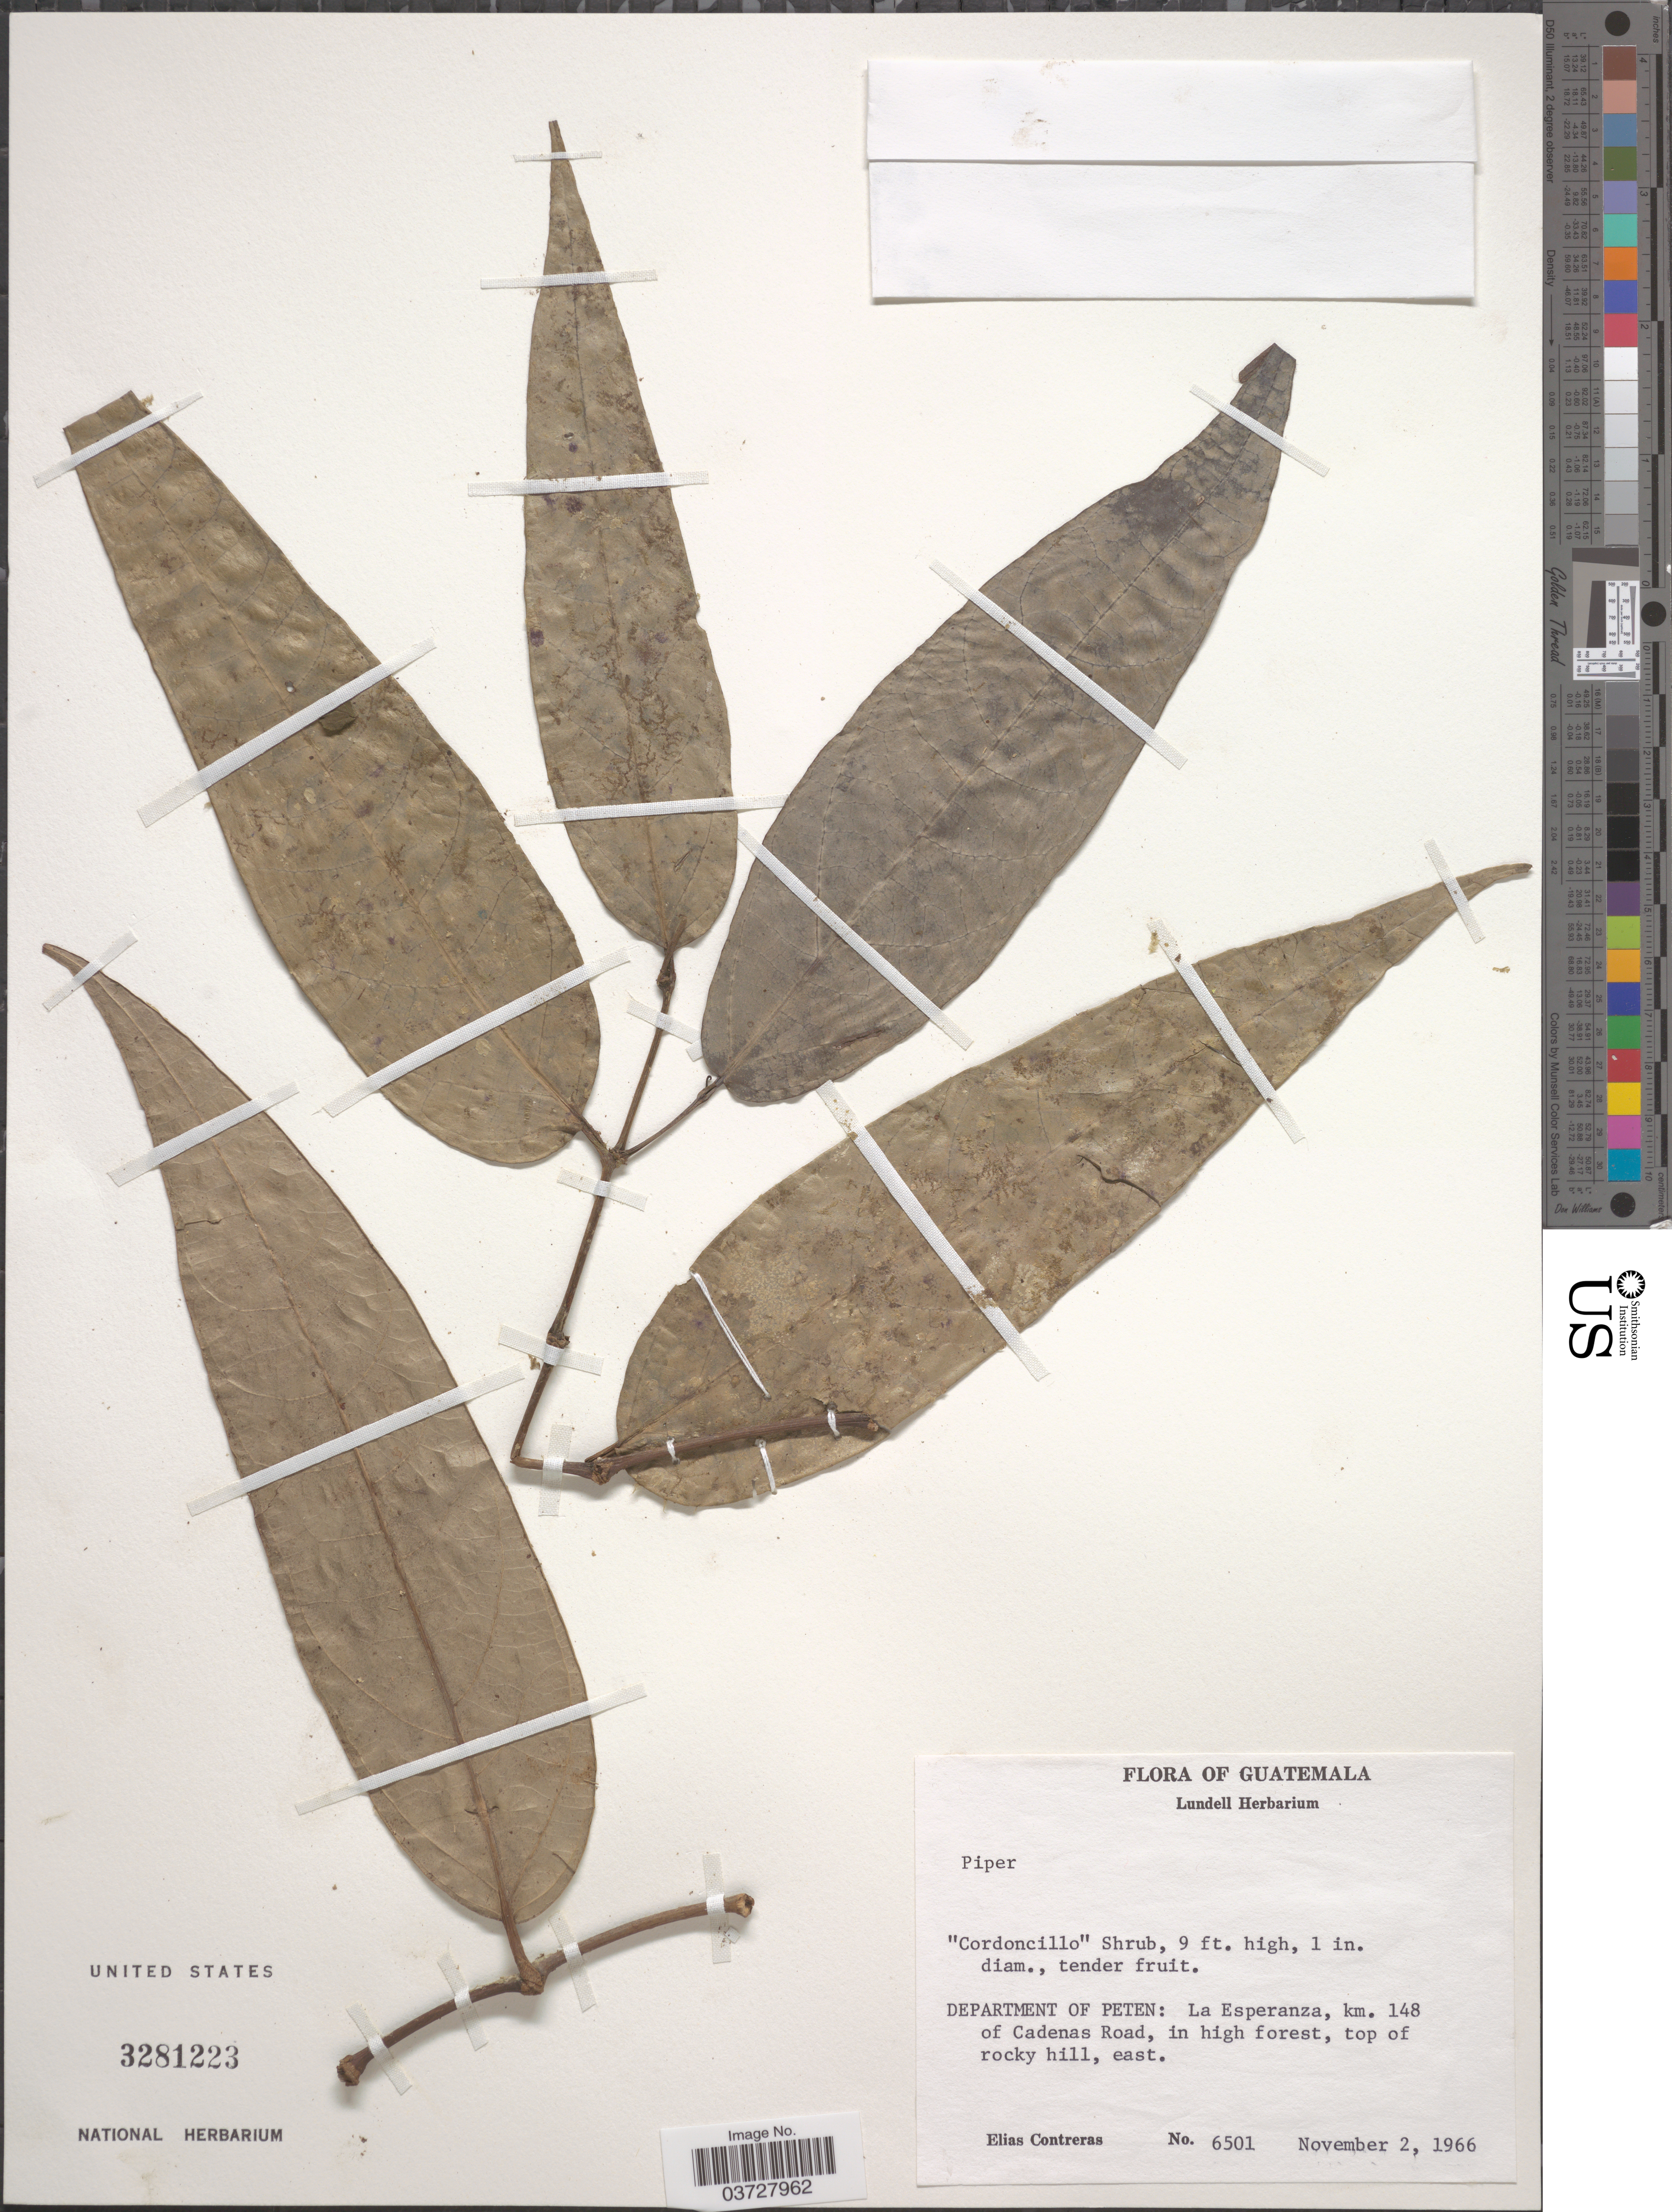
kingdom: Plantae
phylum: Tracheophyta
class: Magnoliopsida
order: Piperales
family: Piperaceae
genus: Piper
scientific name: Piper sp.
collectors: E. Contreras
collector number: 6501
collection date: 1966-11-02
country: Guatemala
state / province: El Peten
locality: Department of Peten: La Esperanza, km. 148 of Cadenas Road, top of rocky hill, east.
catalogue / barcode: US 3281223